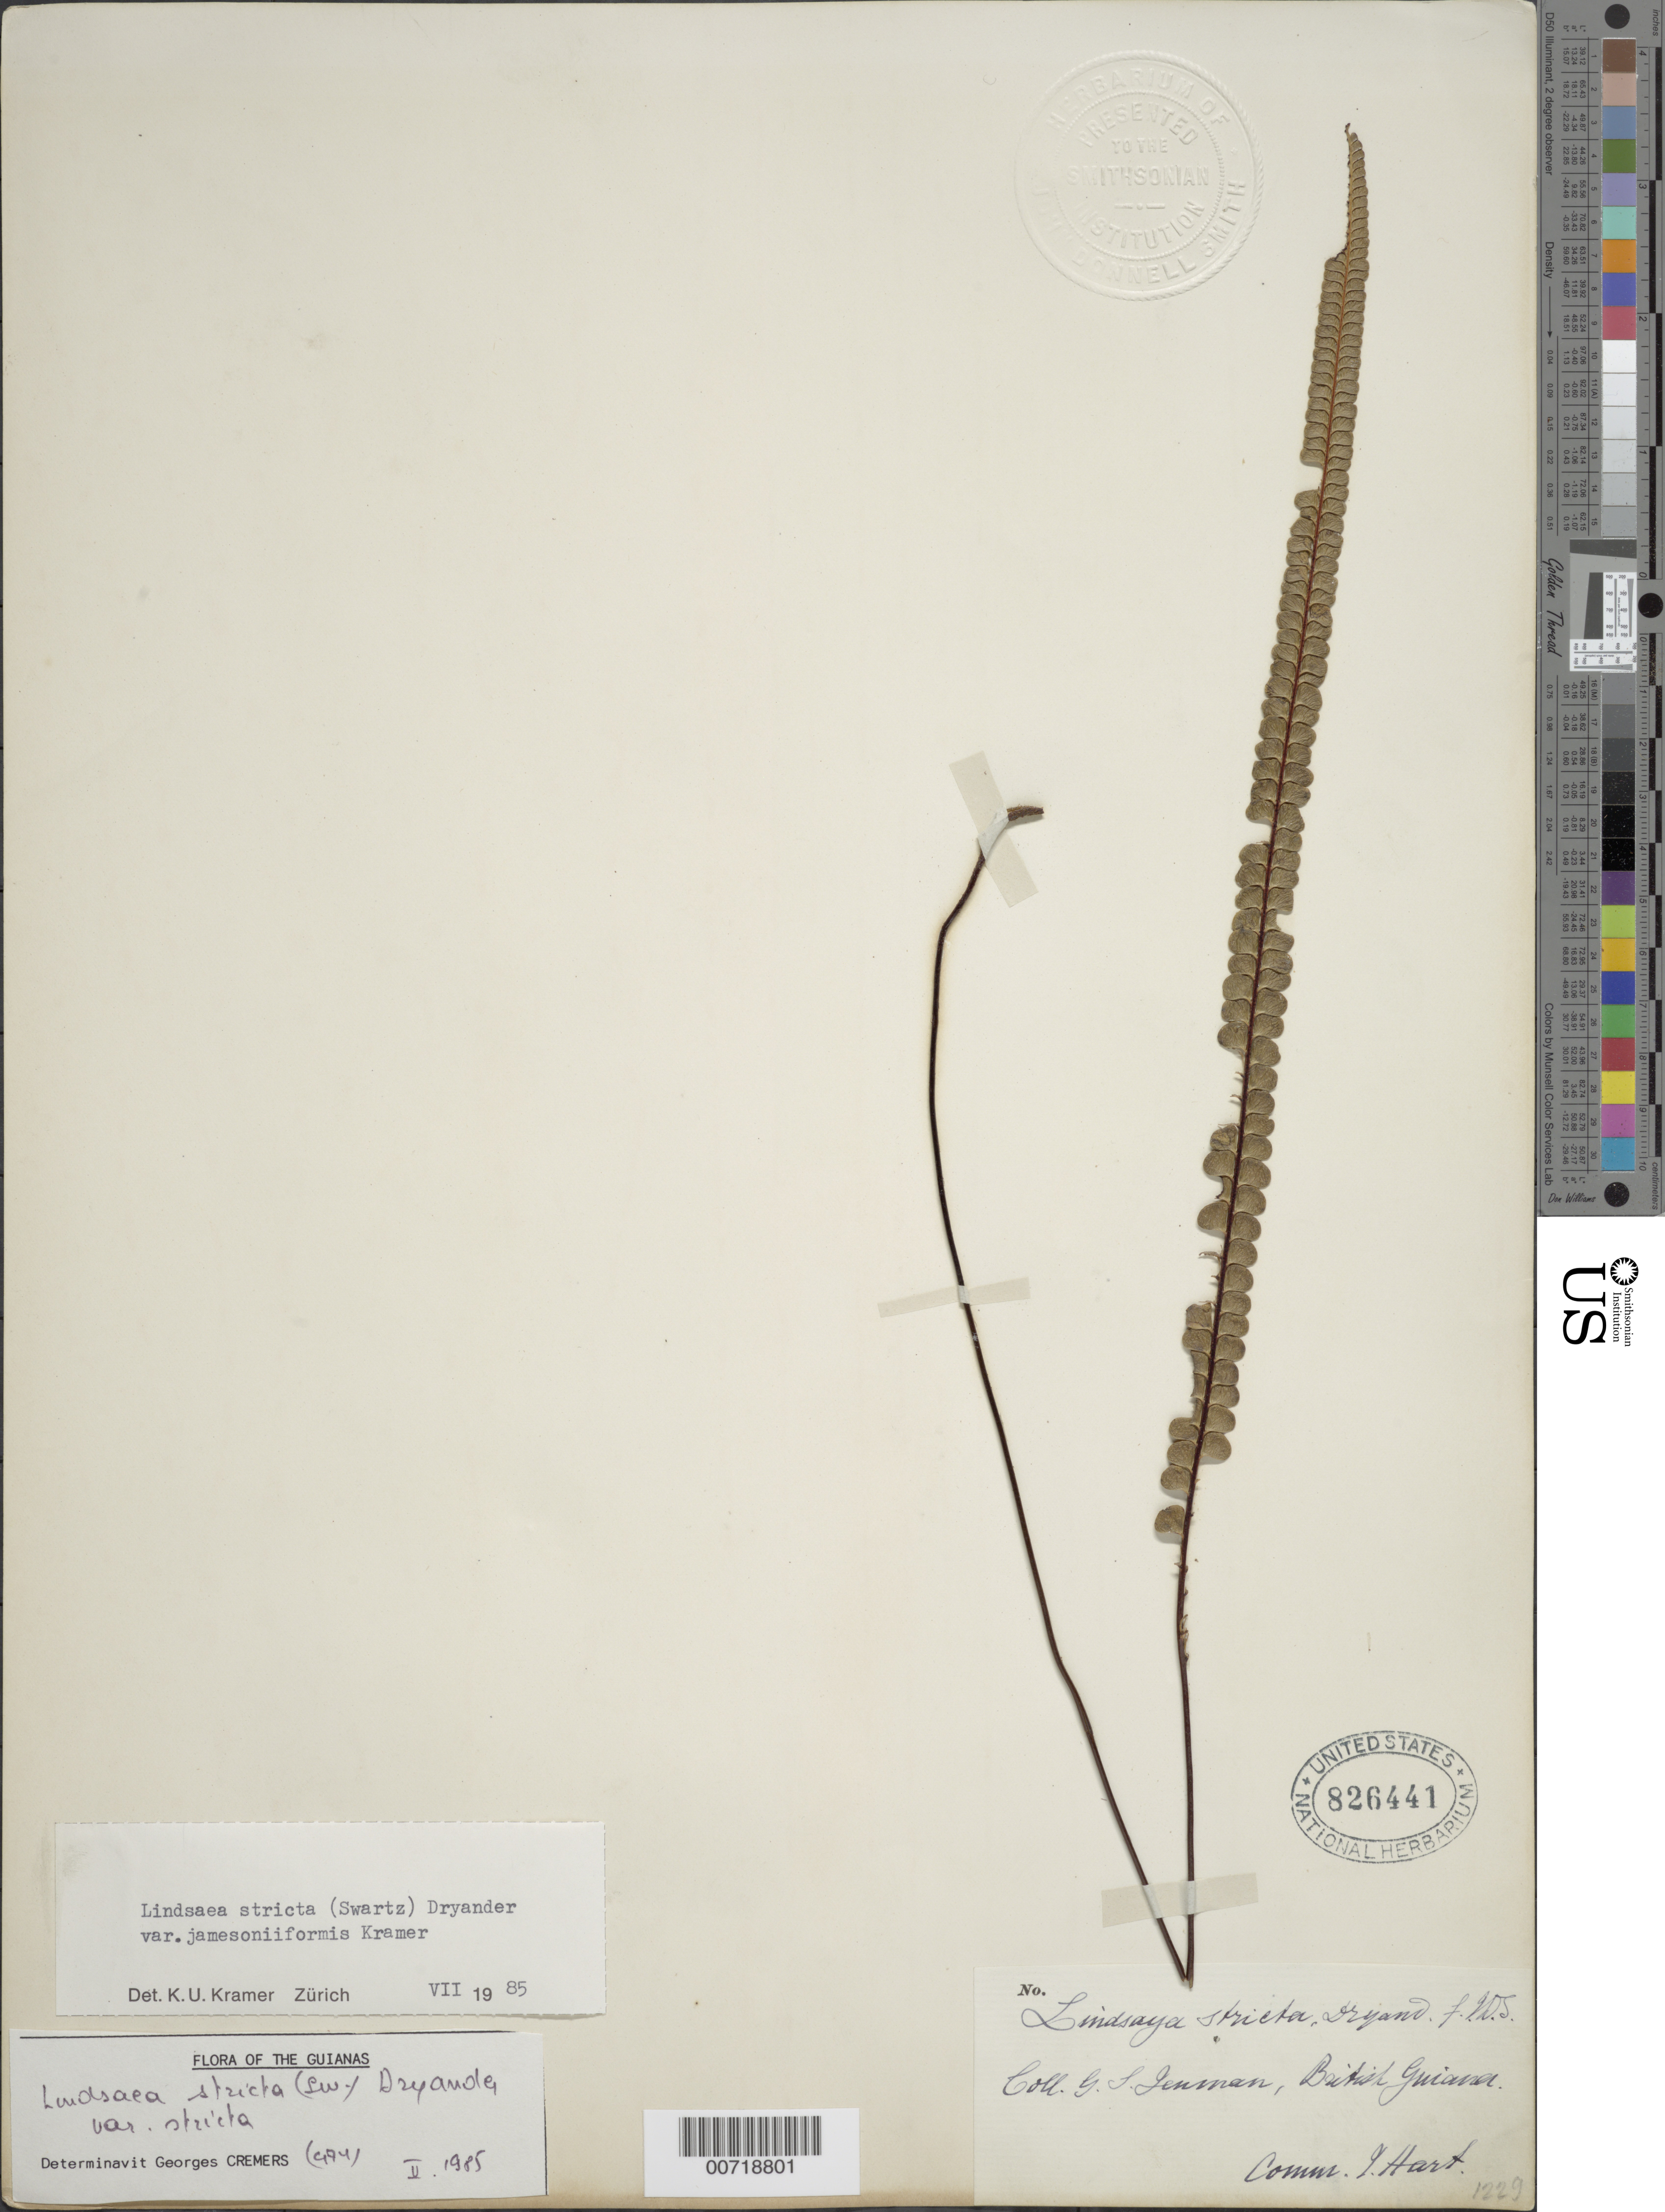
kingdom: Plantae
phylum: Tracheophyta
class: Polypodiopsida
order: Polypodiales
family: Lindsaeaceae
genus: Lindsaea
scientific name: Lindsaea stricta var. jamesoniiformis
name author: K.U. Kramer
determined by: Kramer, K. U.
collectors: G. S. Jenman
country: Guyana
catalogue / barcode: US 826441